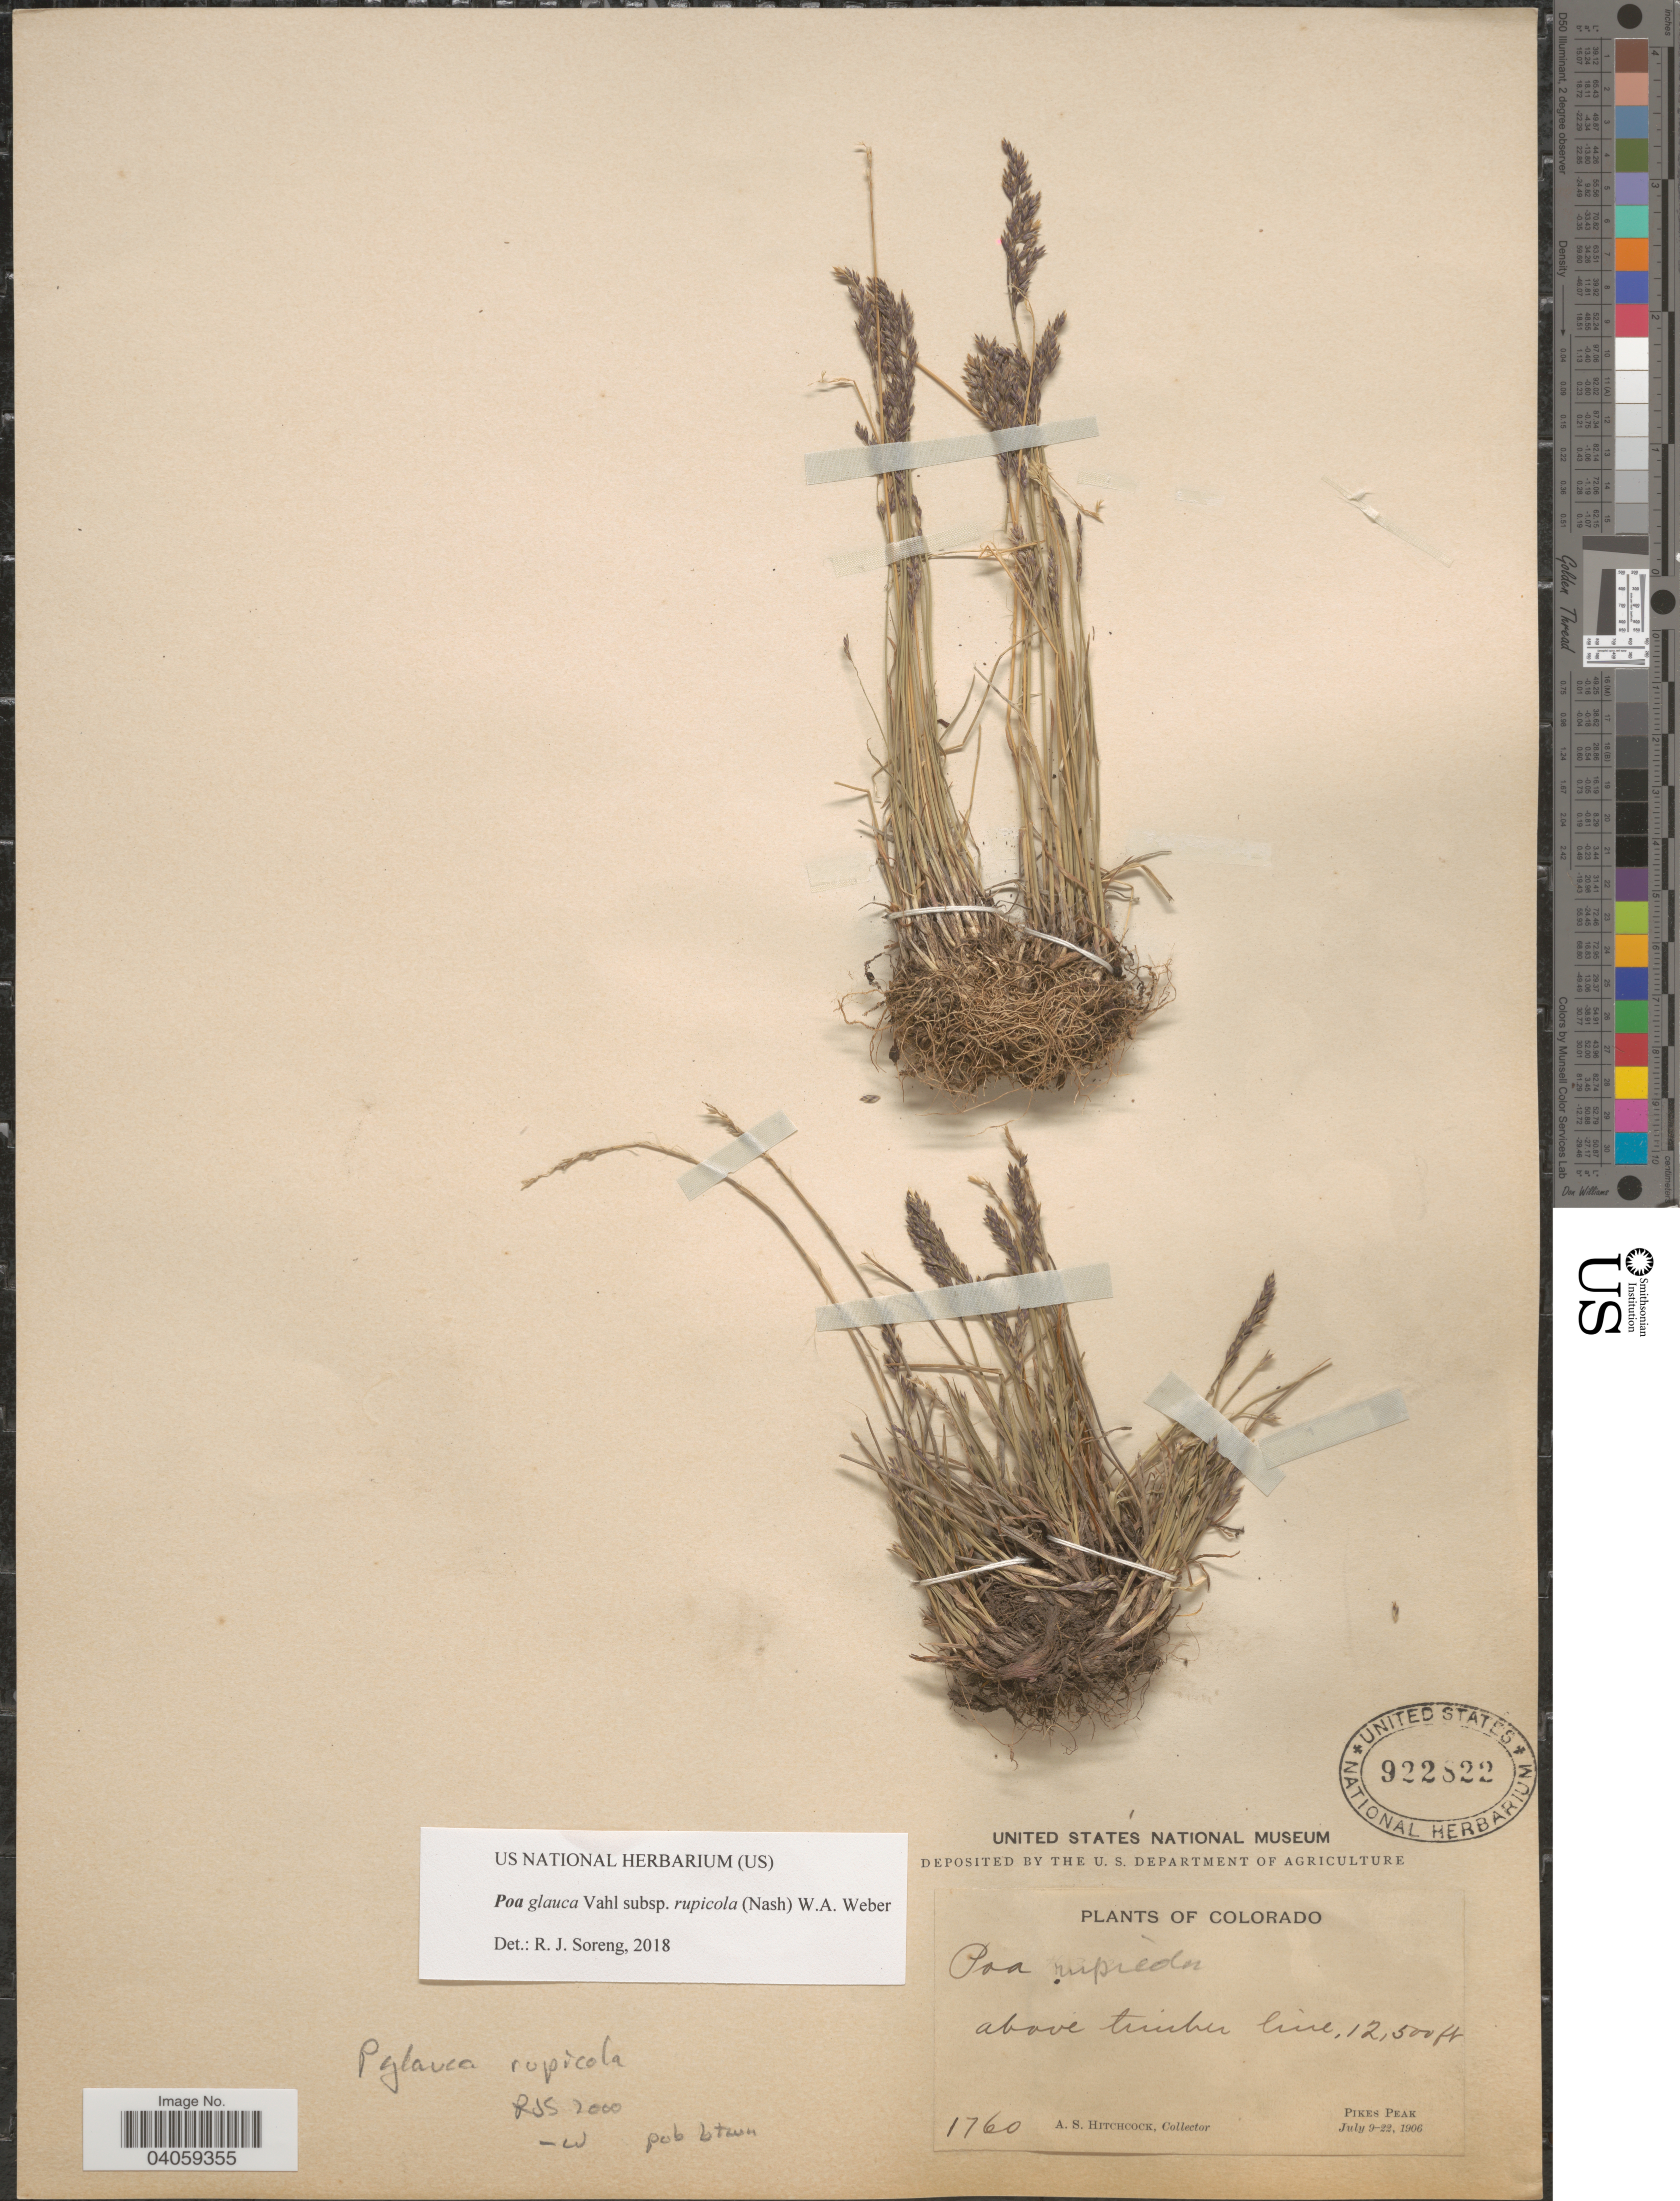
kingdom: Plantae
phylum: Tracheophyta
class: Liliopsida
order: Poales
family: Poaceae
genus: Poa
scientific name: Poa glauca subsp. rupicola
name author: (Nash) W.A. Weber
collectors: A. S. Hitchcock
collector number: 1760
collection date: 1906-07-09/1906-07-22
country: United States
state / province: Colorado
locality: Above timber line, Pikes Peak.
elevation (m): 3810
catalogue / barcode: US 922822